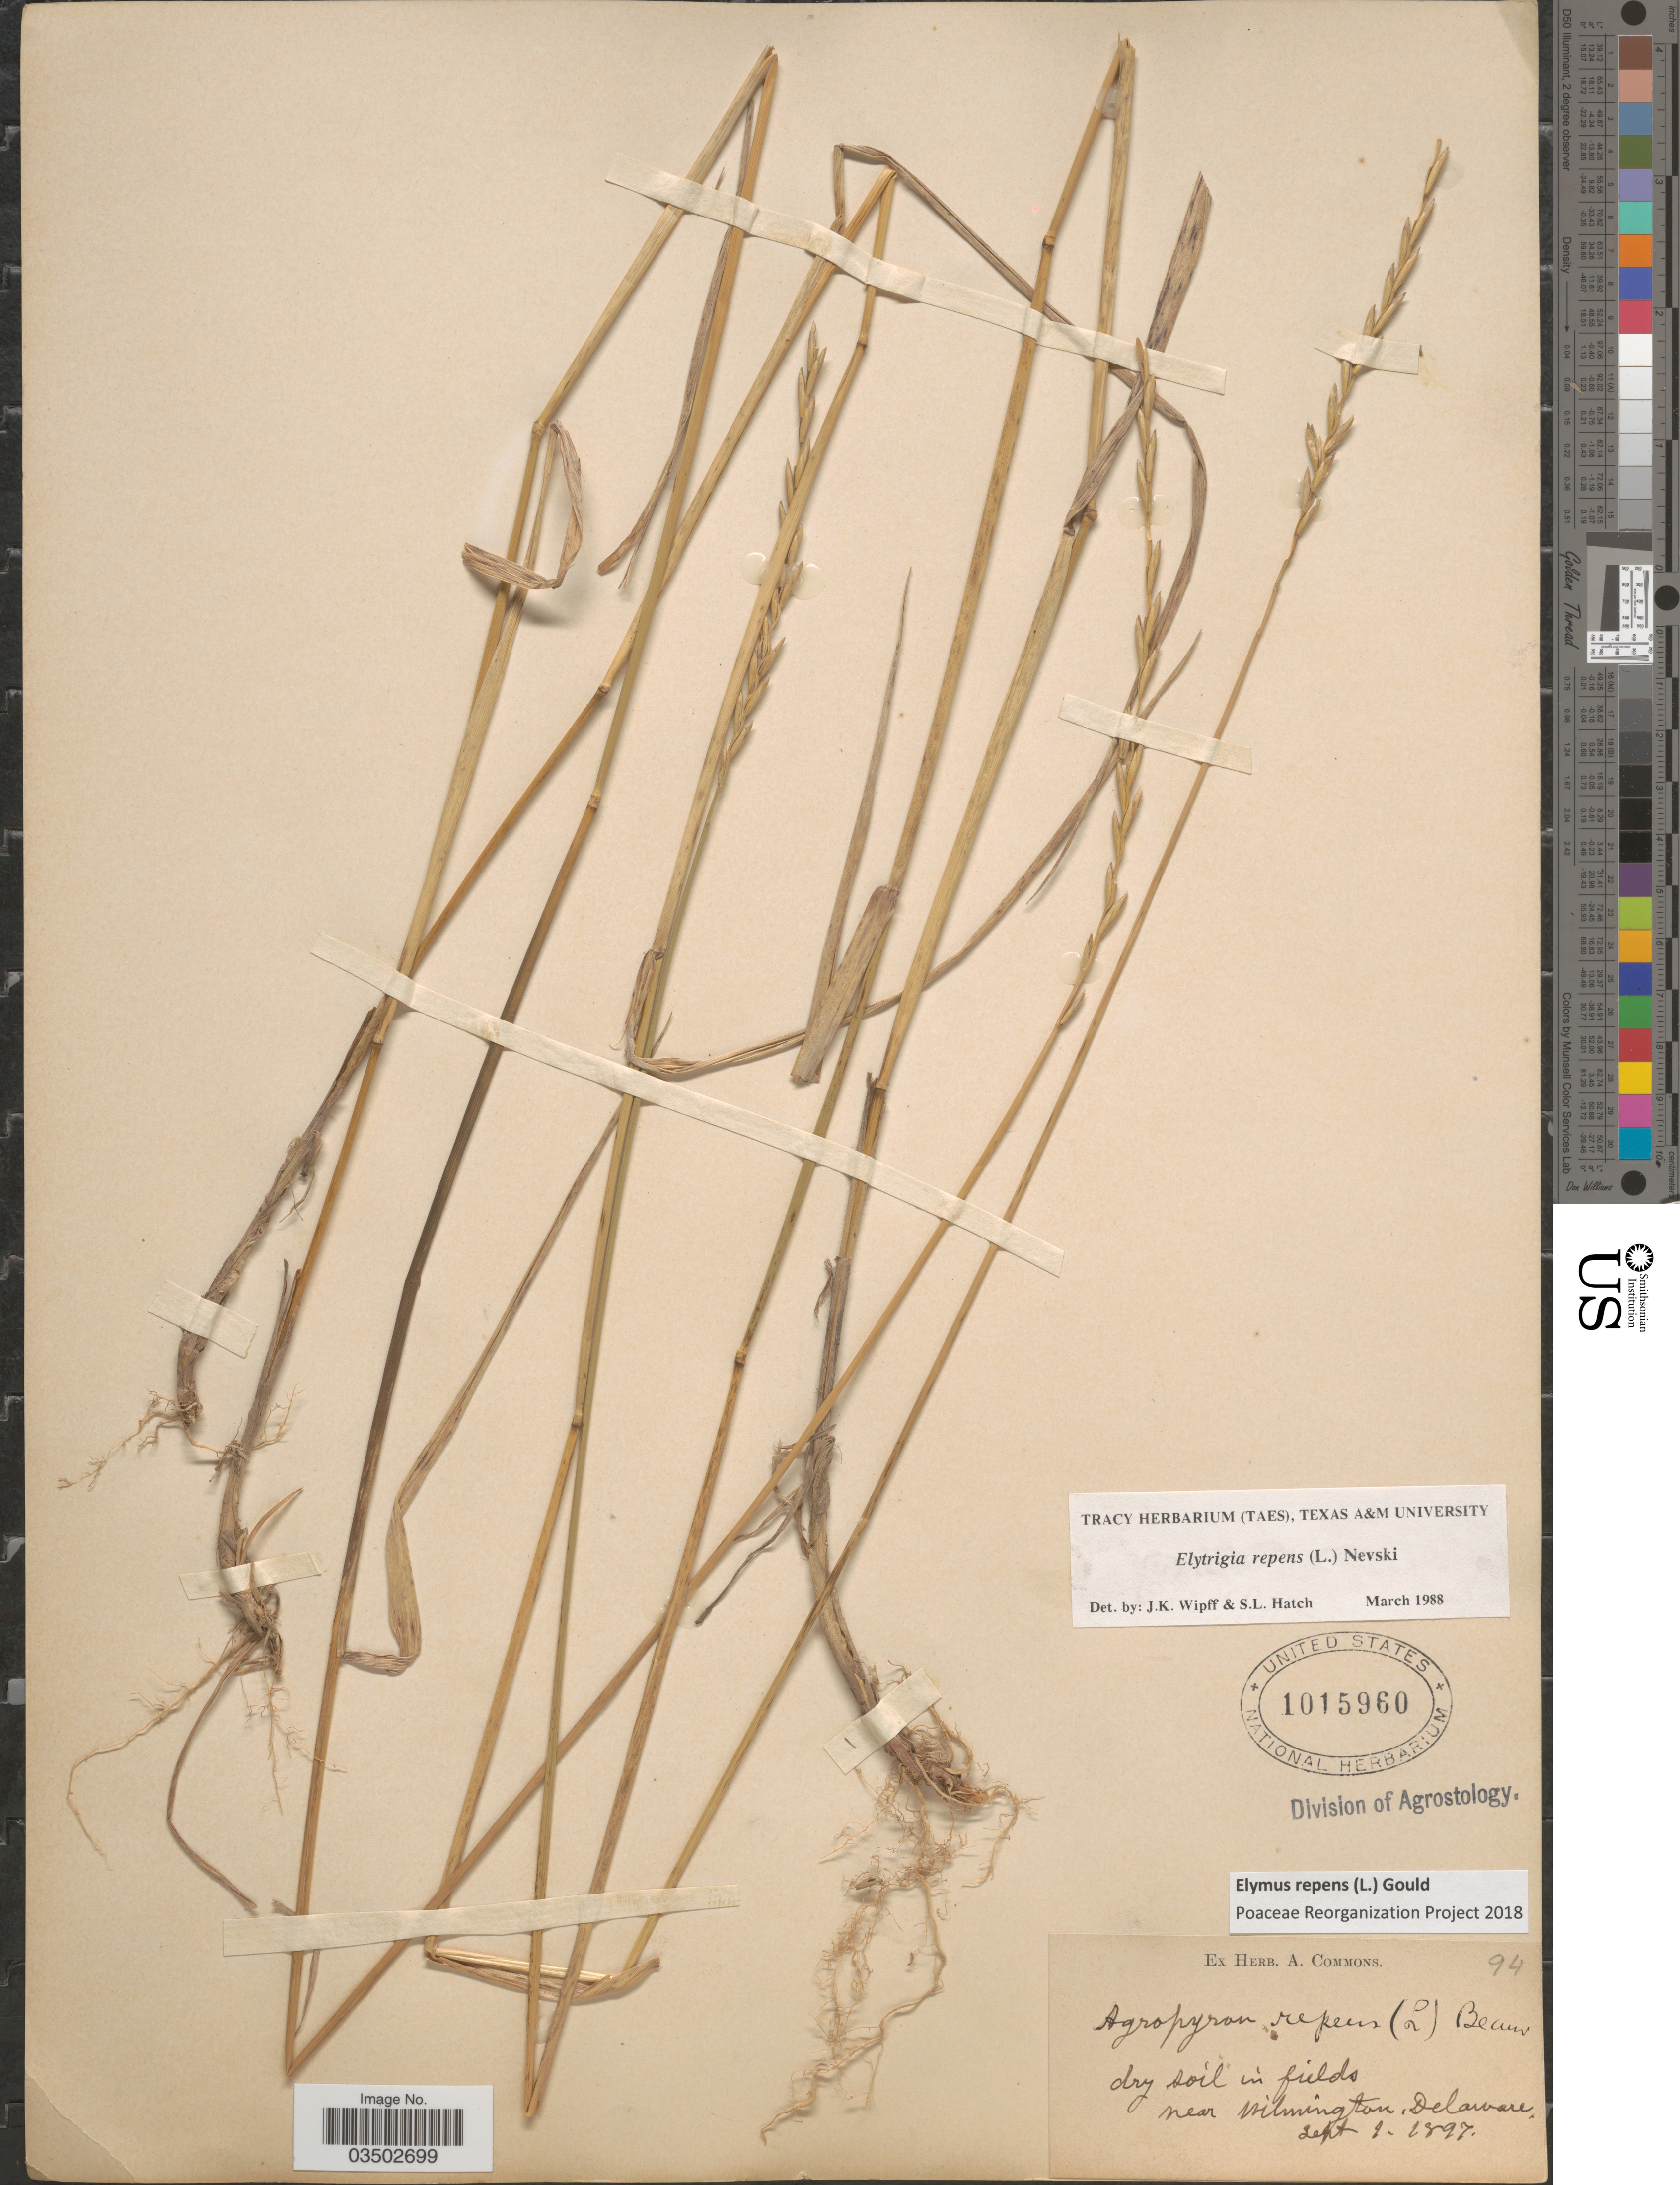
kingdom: Plantae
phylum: Tracheophyta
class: Liliopsida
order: Poales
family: Poaceae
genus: Elymus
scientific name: Elymus repens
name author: (L.) Gould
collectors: ex herb. A. Commons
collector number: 94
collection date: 1897-09-01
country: United States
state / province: Delaware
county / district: New Castle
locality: Dry soil in fields, near Wilmington.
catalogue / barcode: US 1015960